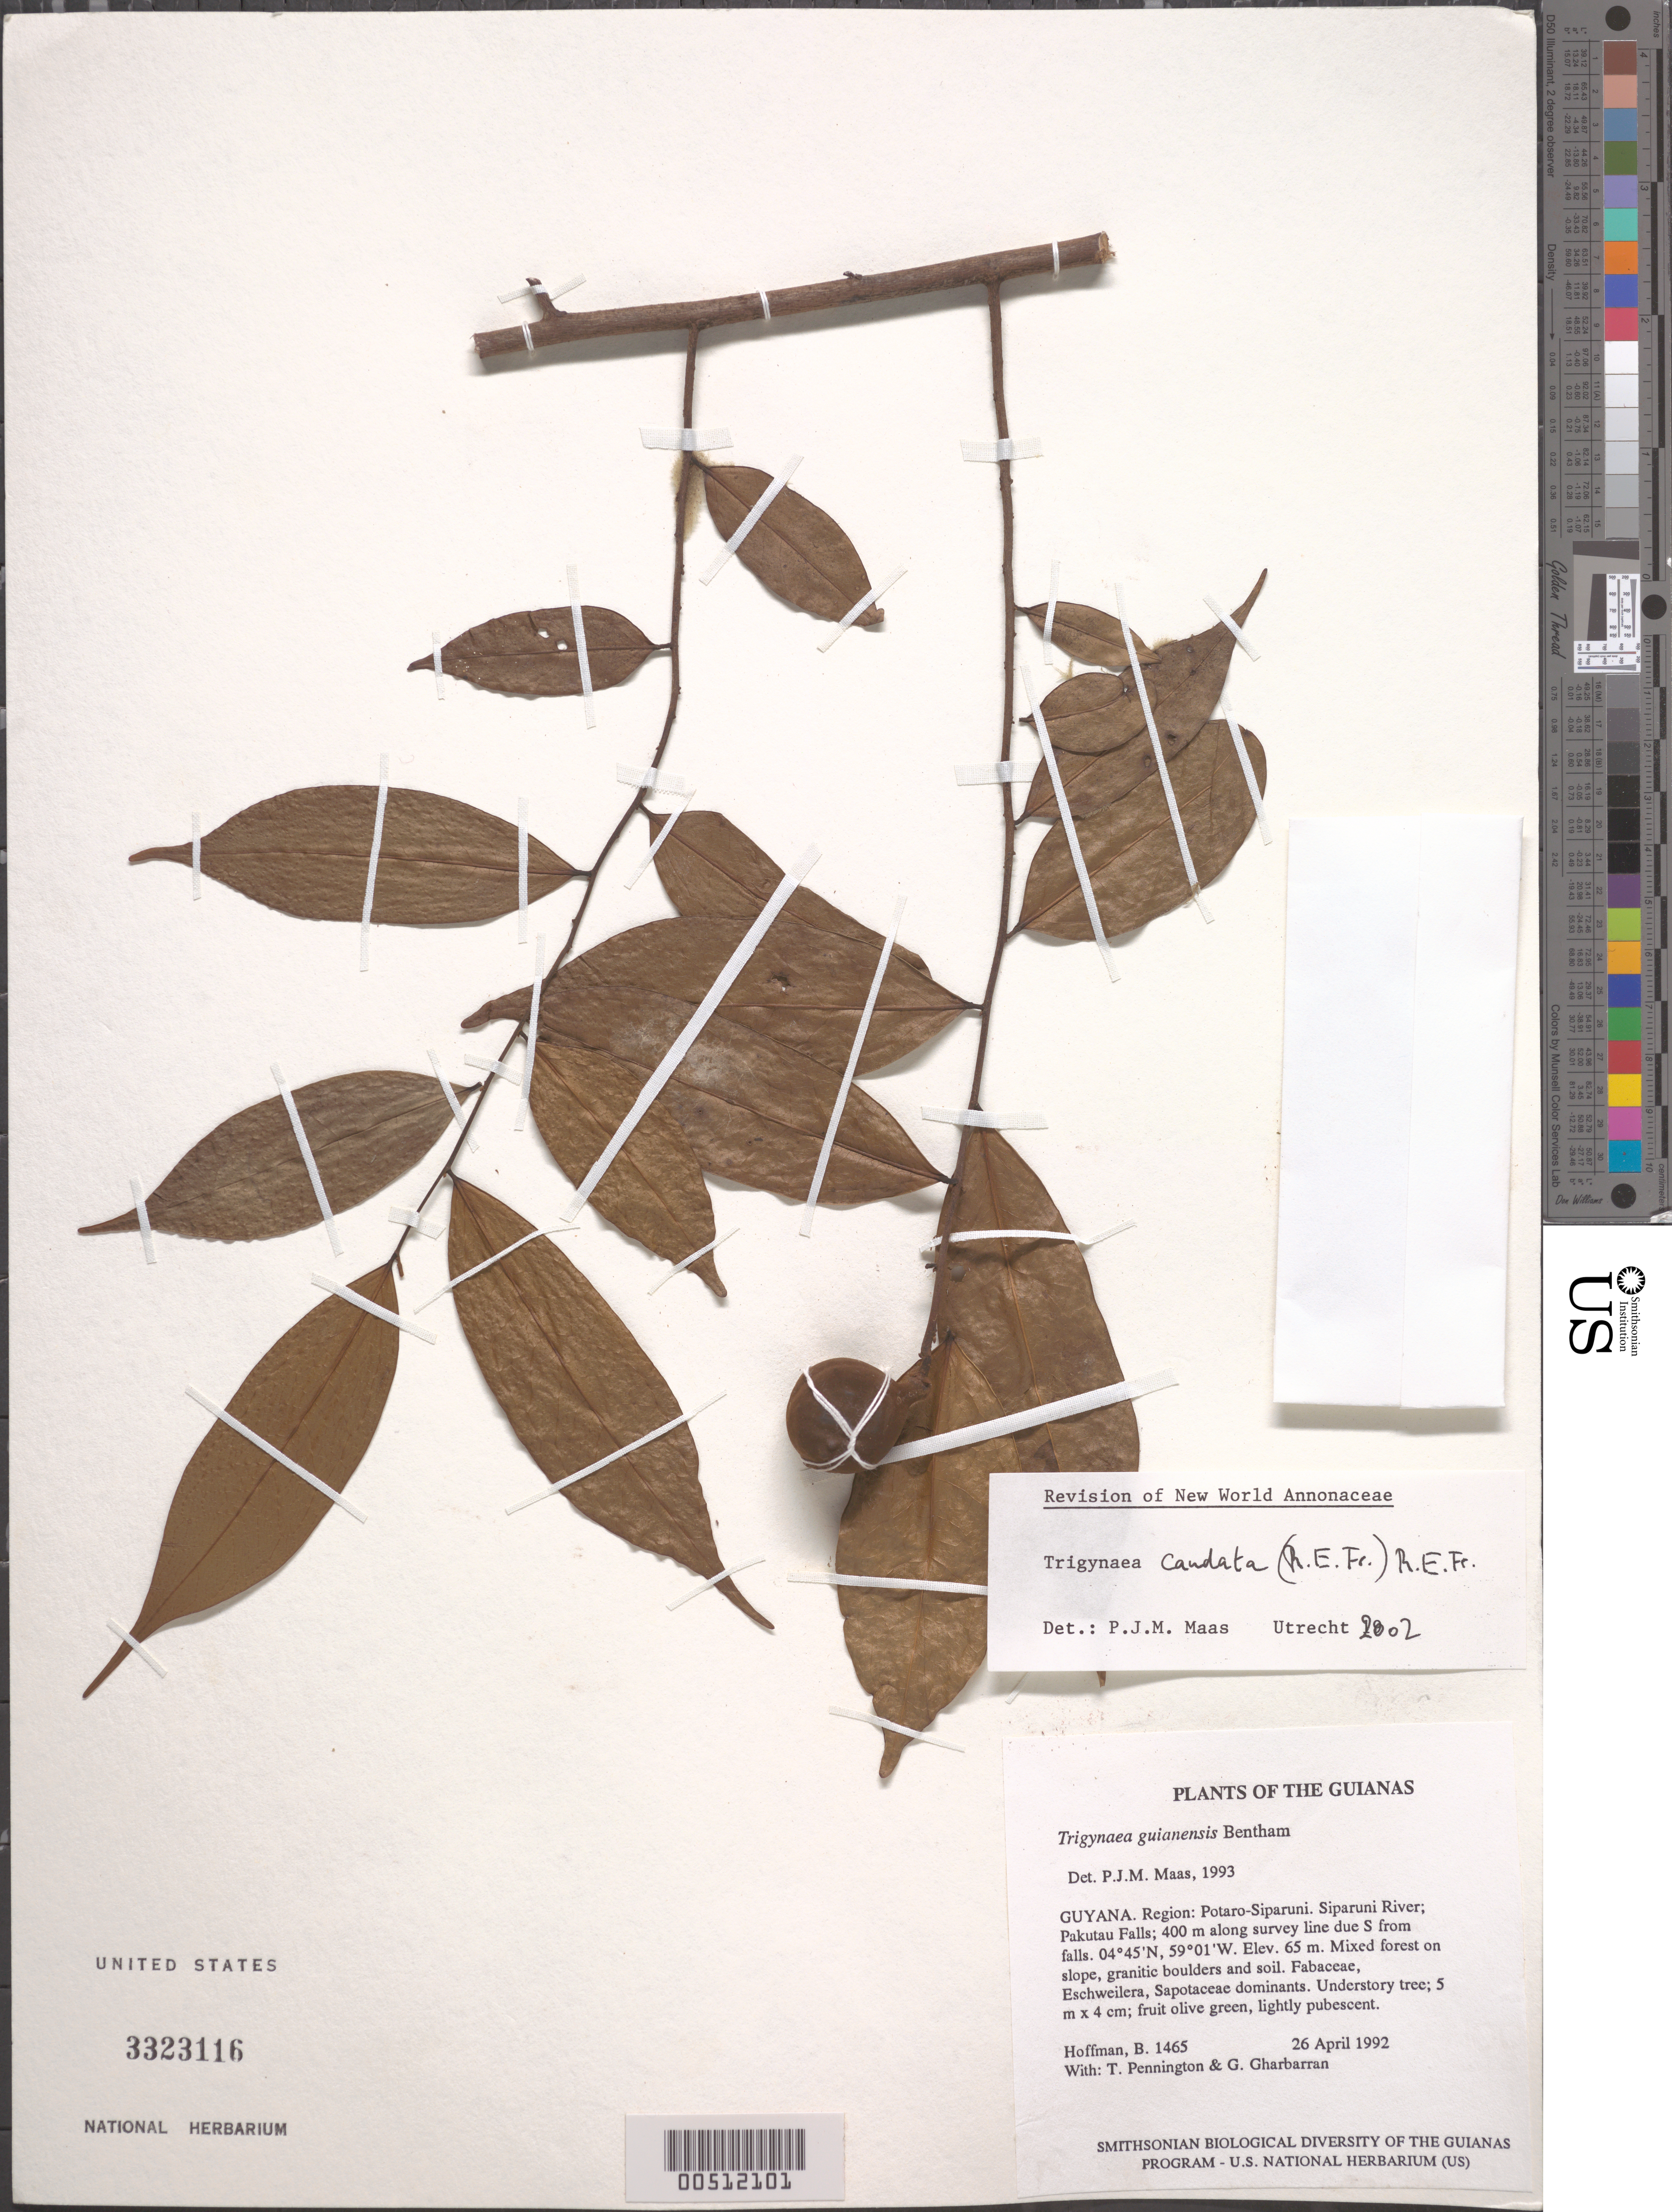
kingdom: Plantae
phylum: Tracheophyta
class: Magnoliopsida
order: Magnoliales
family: Annonaceae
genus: Trigynaea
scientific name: Trigynaea caudata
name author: (R.E. Fr.) R.E. Fr.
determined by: Maas, Paul J. M.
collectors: B. Hoffman, R. T. Pennington & G. Gharbarran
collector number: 1465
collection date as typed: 26 April 1992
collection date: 1992-04-26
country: Guyana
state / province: Potaro-Siparuni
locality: Siparuni River; Pakutau Falls; 400 m along survey line due S from falls. Iwokrama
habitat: Mixed forest on slope, granitic boulders and soil. Fabaceae, Eschweilera, Sapotaceae dominants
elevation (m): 65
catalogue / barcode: US 3323116